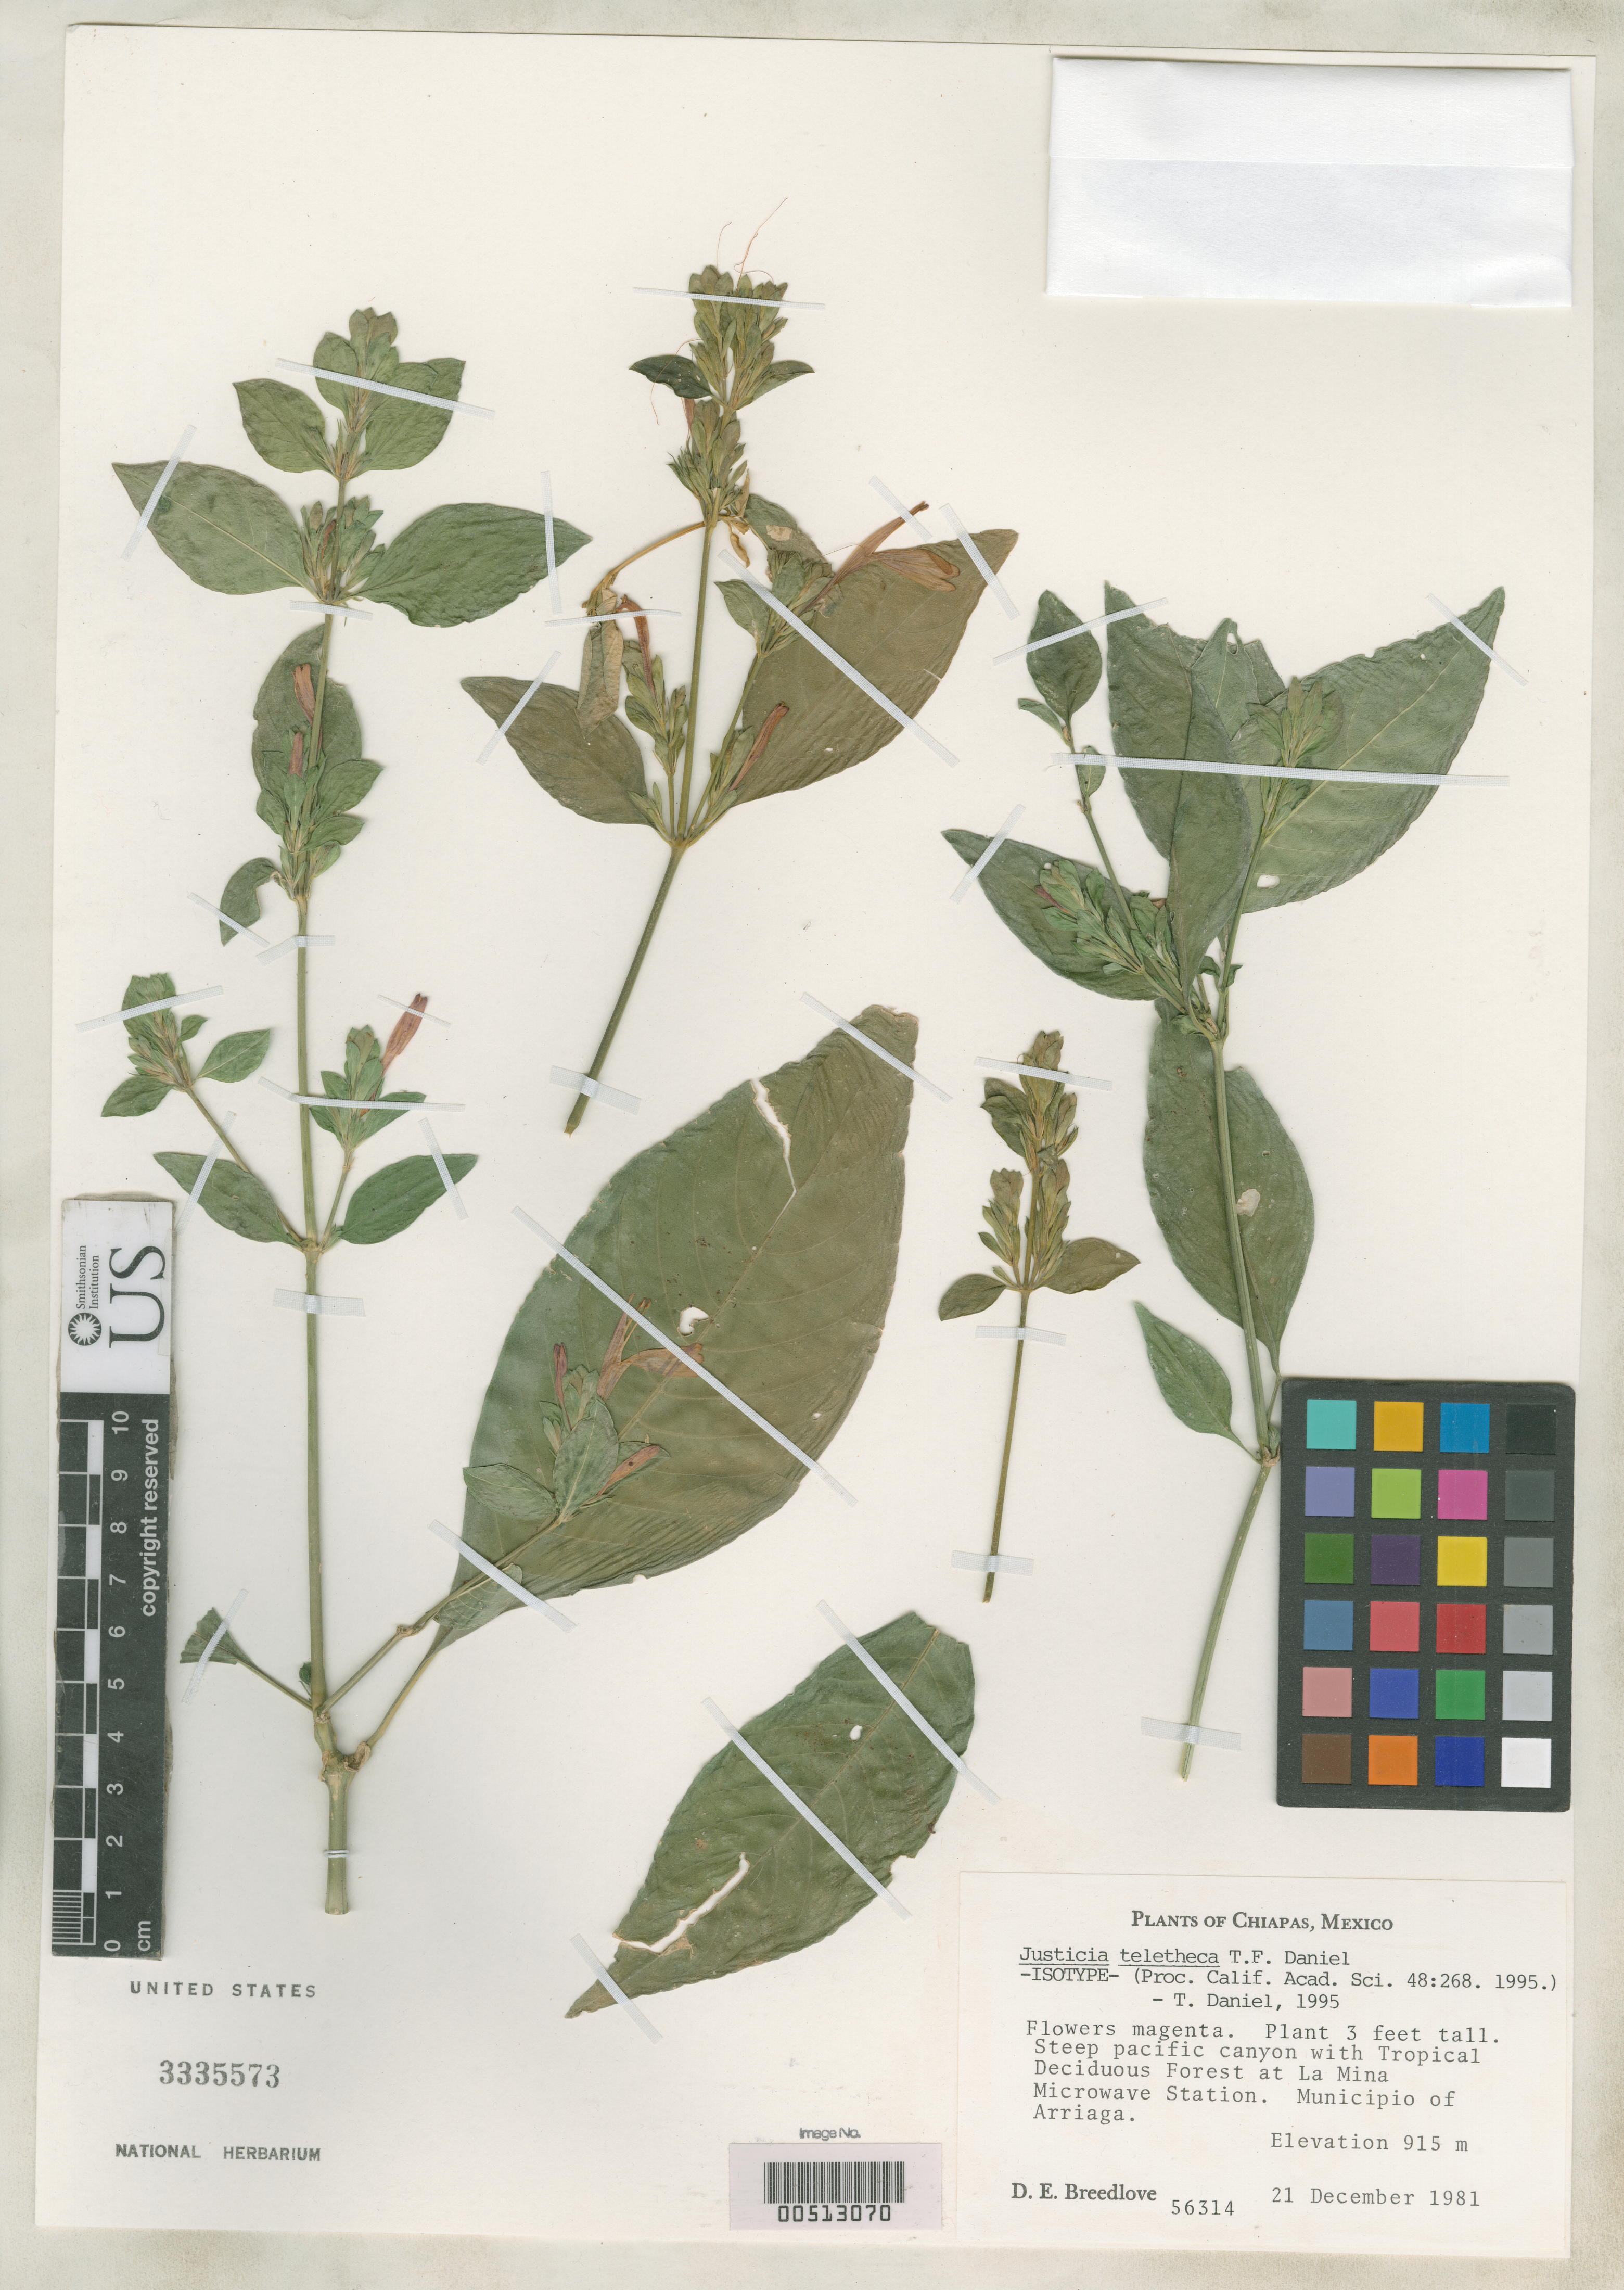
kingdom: Plantae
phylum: Tracheophyta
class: Magnoliopsida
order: Lamiales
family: Acanthaceae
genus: Justicia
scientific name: Justicia teletheca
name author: T.F. Daniel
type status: Isotype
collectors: D. E. Breedlove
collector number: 56314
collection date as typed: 21 Dec 1981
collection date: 1981-12-21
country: Mexico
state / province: Chiapas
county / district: Arriaga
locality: Forest at La Minamicrowave station.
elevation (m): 915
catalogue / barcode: US 3335573